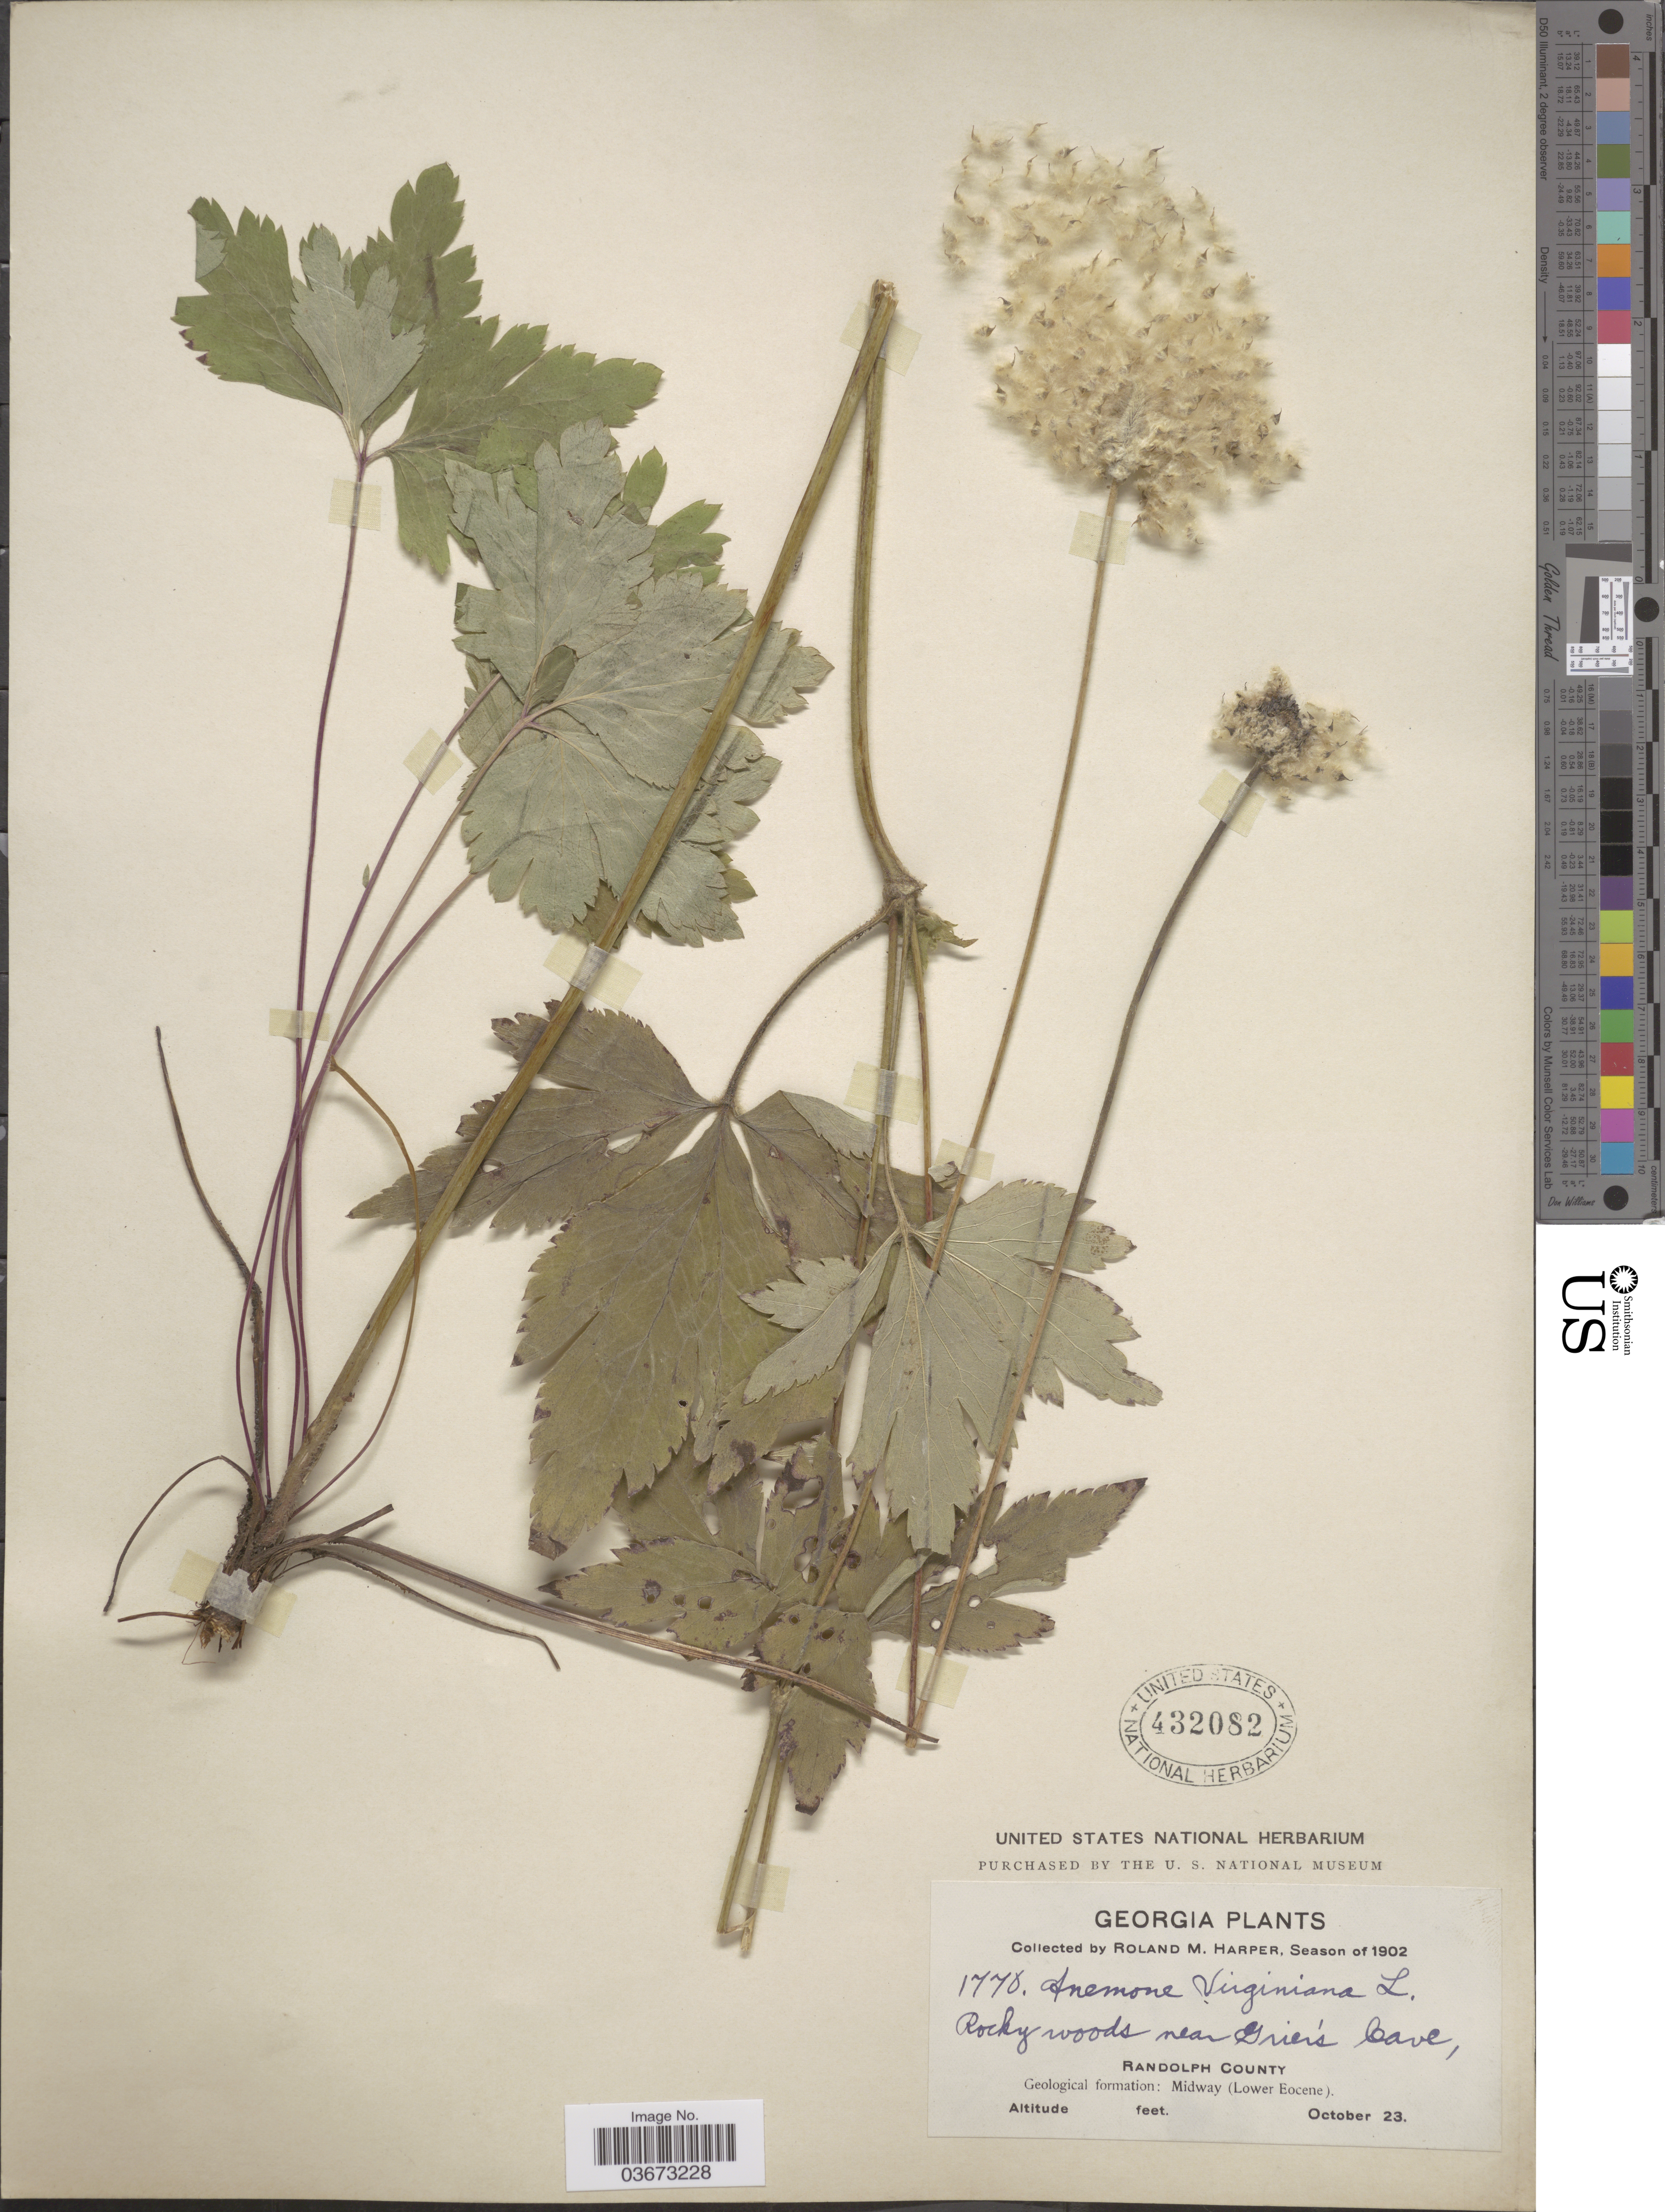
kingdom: Plantae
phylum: Tracheophyta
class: Magnoliopsida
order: Ranunculales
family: Ranunculaceae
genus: Anemone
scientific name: Anemone virginiana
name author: L.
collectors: R. M. Harper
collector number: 1778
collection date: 1902-10-23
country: United States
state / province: Georgia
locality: Rocky woods near Grier's Cave, Randolph County. Geological formation: Midway (Lower Eocene).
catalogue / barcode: US 432082